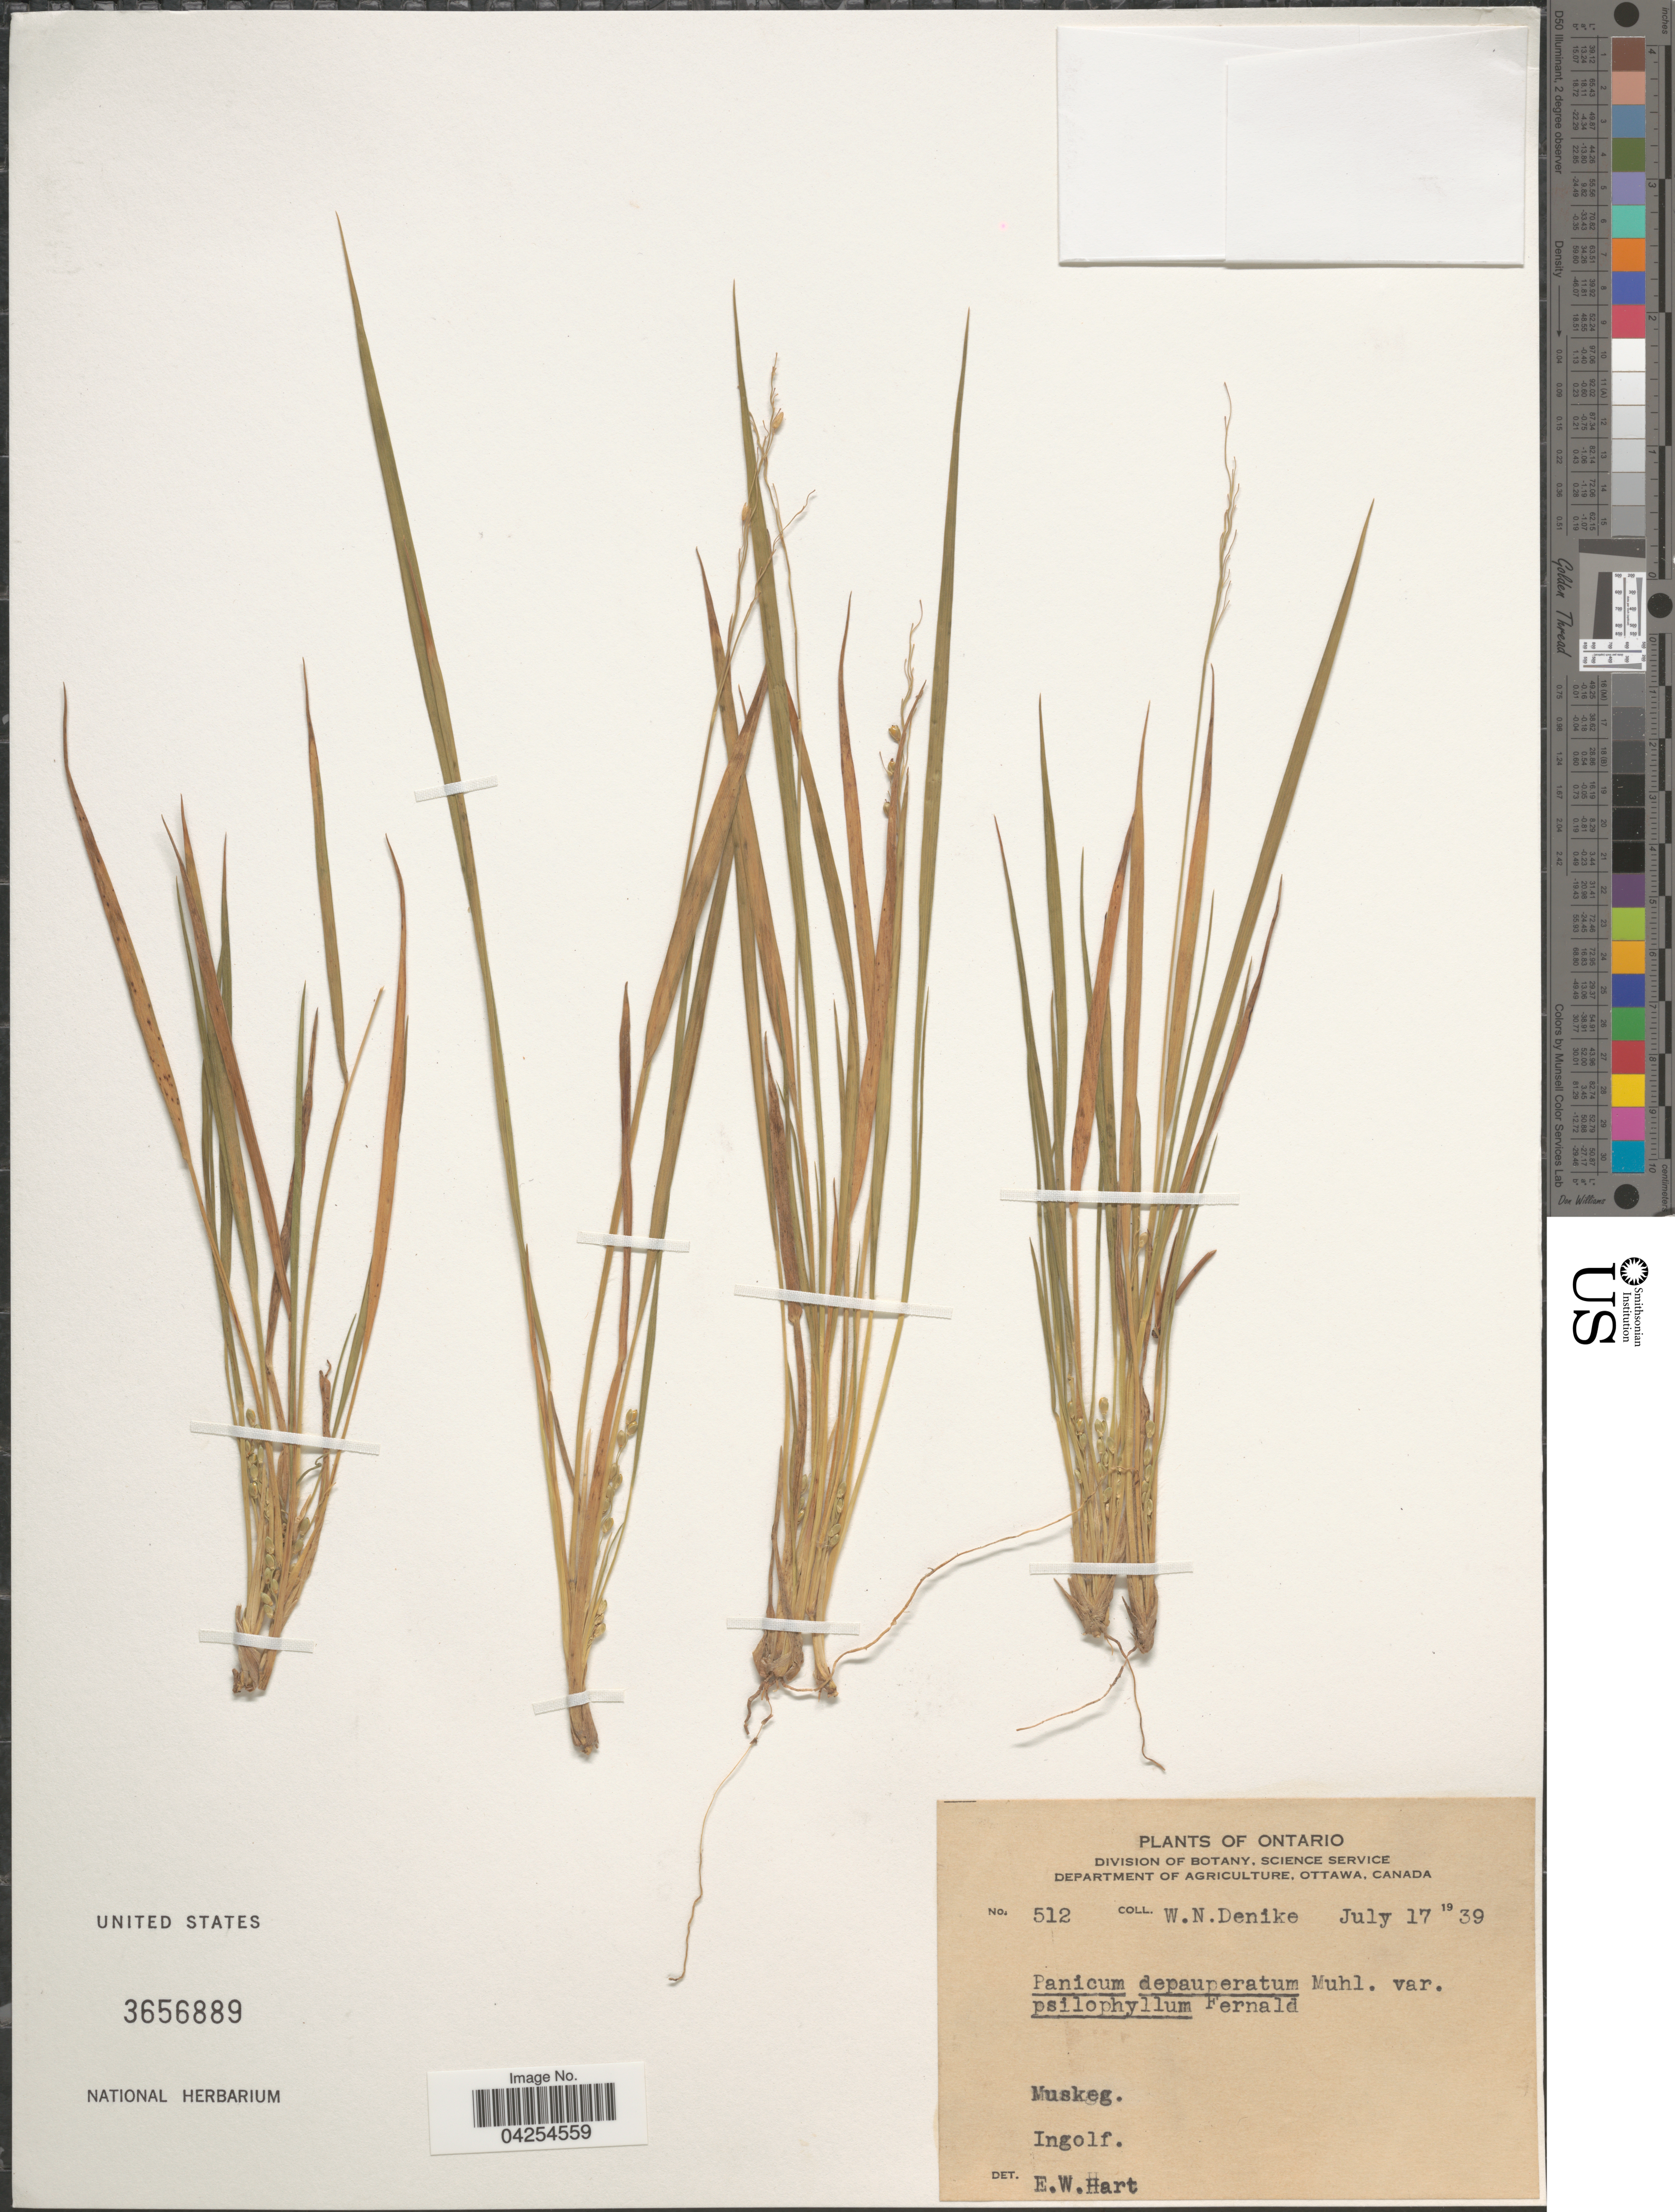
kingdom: Plantae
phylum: Tracheophyta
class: Liliopsida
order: Poales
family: Poaceae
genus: Dichanthelium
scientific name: Dichanthelium depauperatum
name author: (Muhl.) Gould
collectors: W. Denike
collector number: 512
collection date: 1939-07-17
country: Canada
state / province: Ontario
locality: Muskeg. Ingolf.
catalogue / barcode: US 2656889